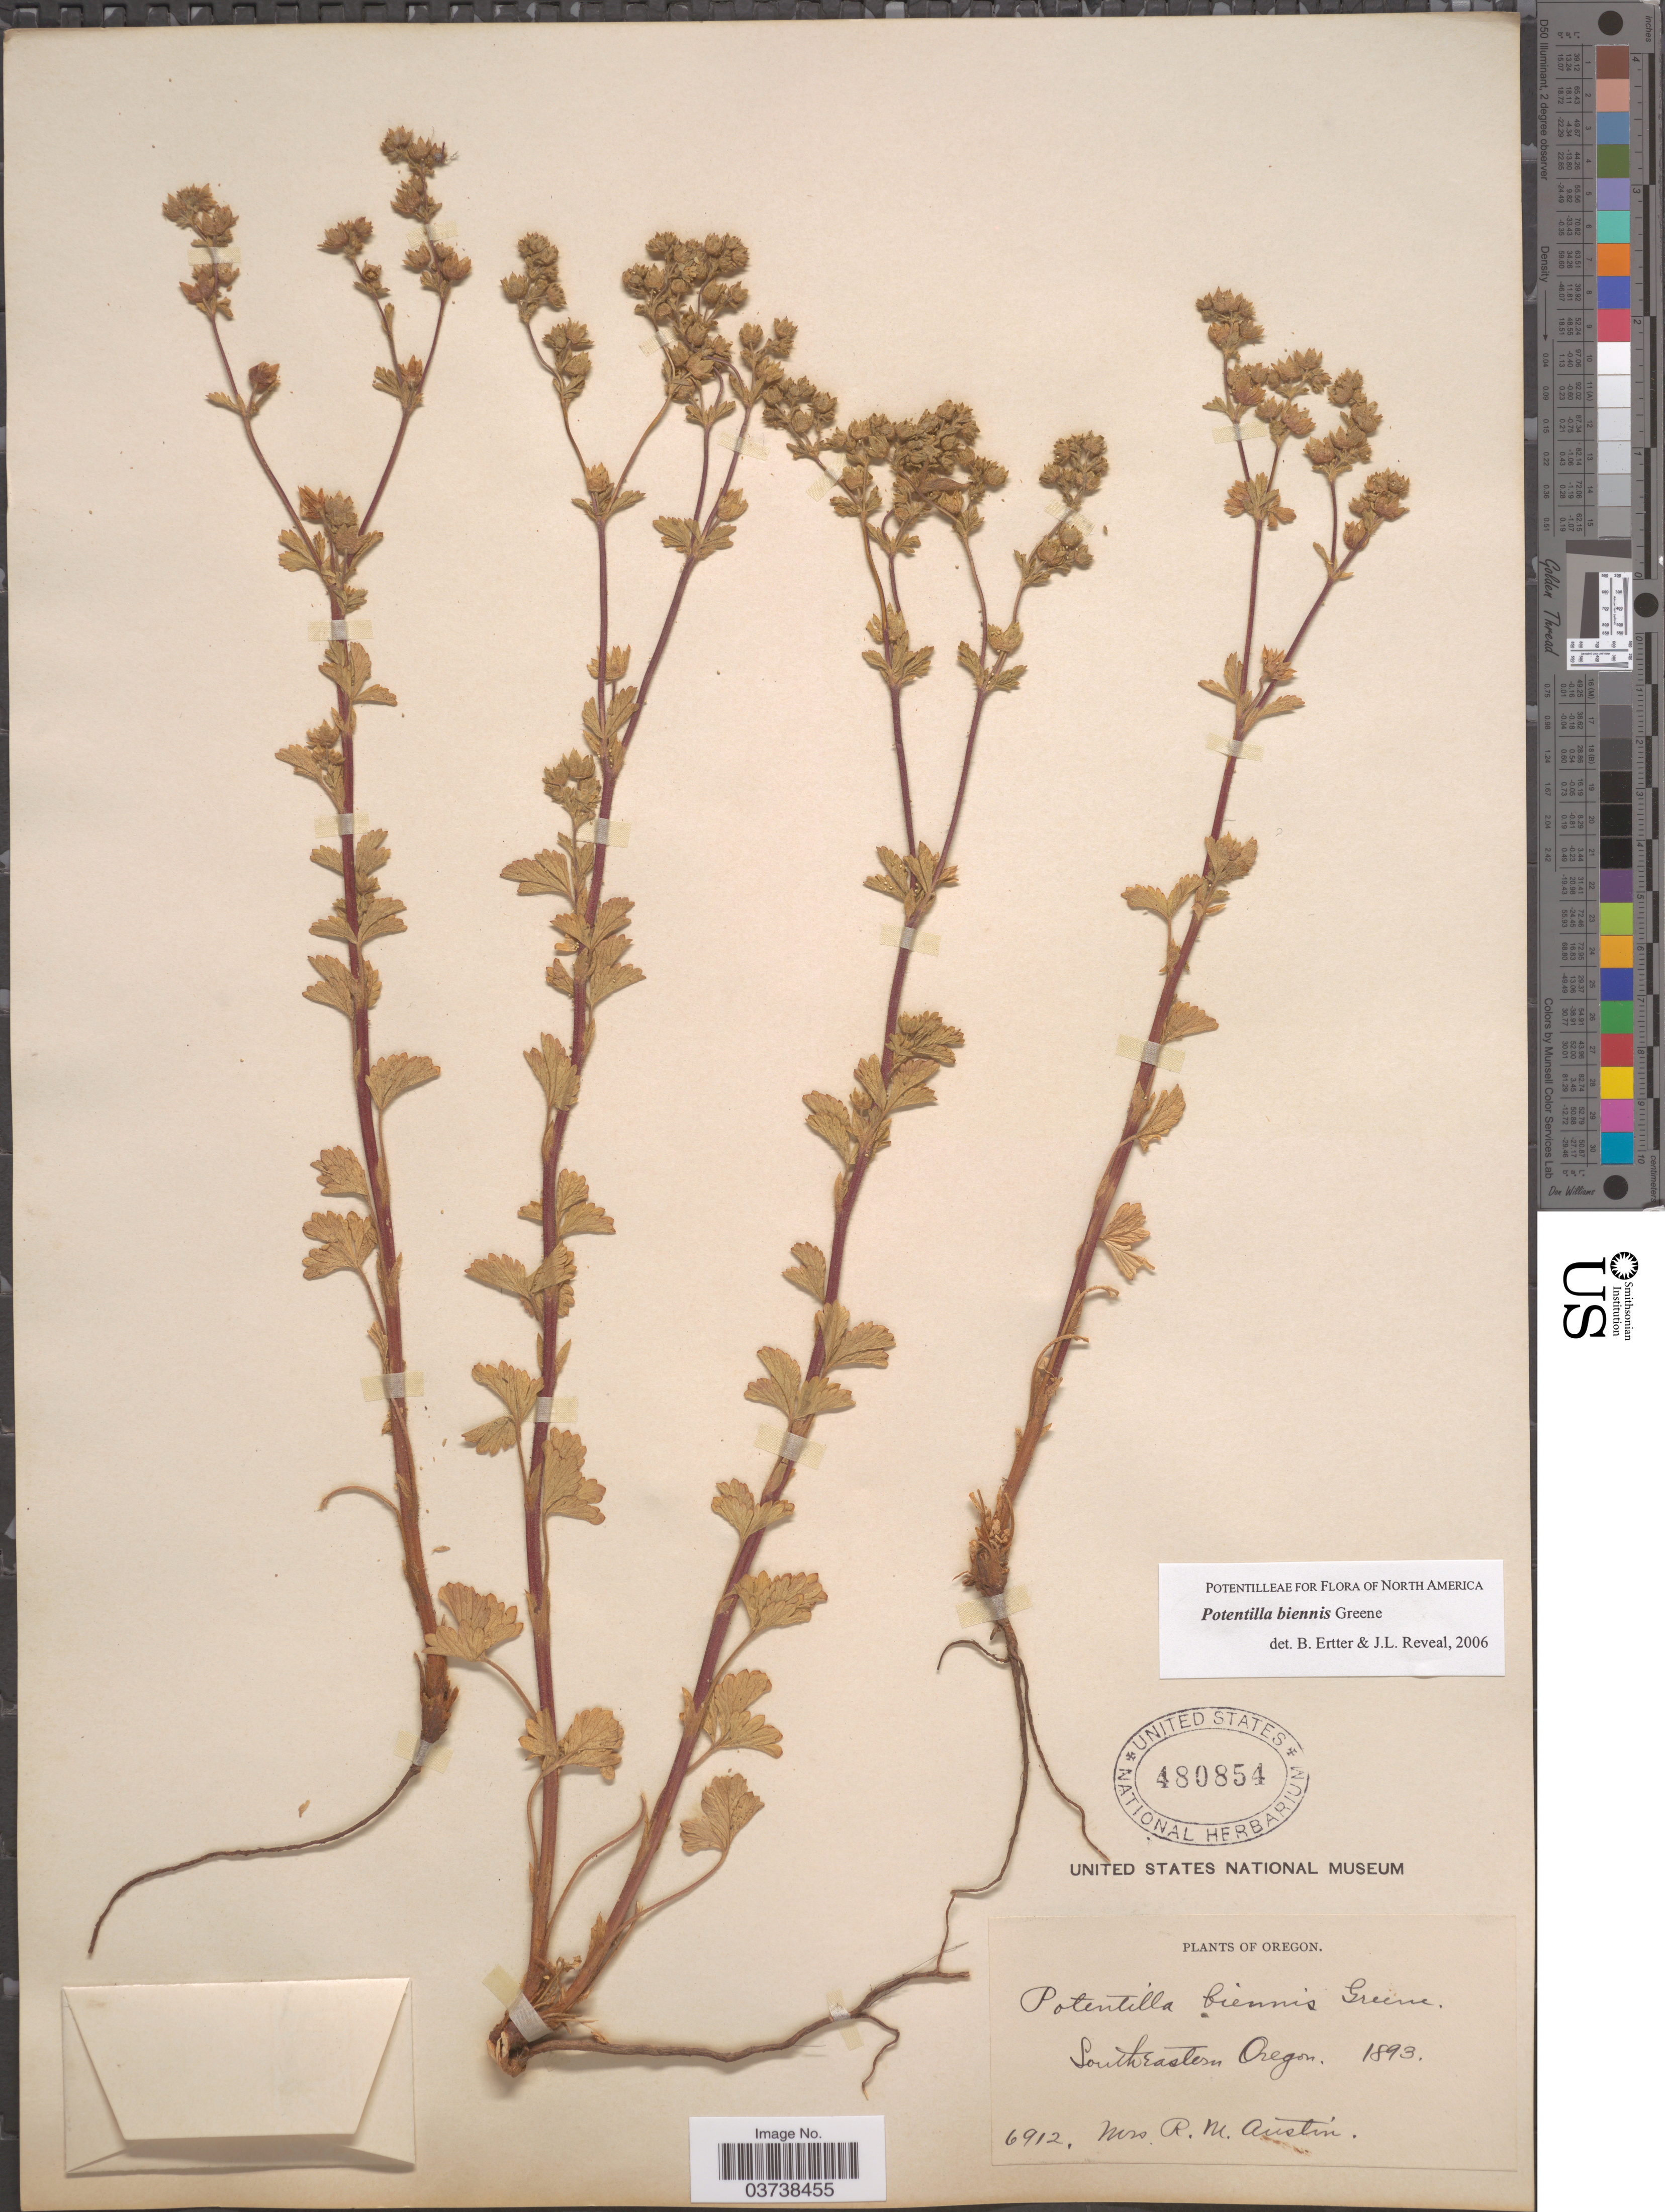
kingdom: Plantae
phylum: Tracheophyta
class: Magnoliopsida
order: Rosales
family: Rosaceae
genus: Potentilla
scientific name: Potentilla biennis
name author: Greene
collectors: R. Austin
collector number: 6912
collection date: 1893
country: United States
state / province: Oregon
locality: Southeastern Oregon.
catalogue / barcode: US 480854